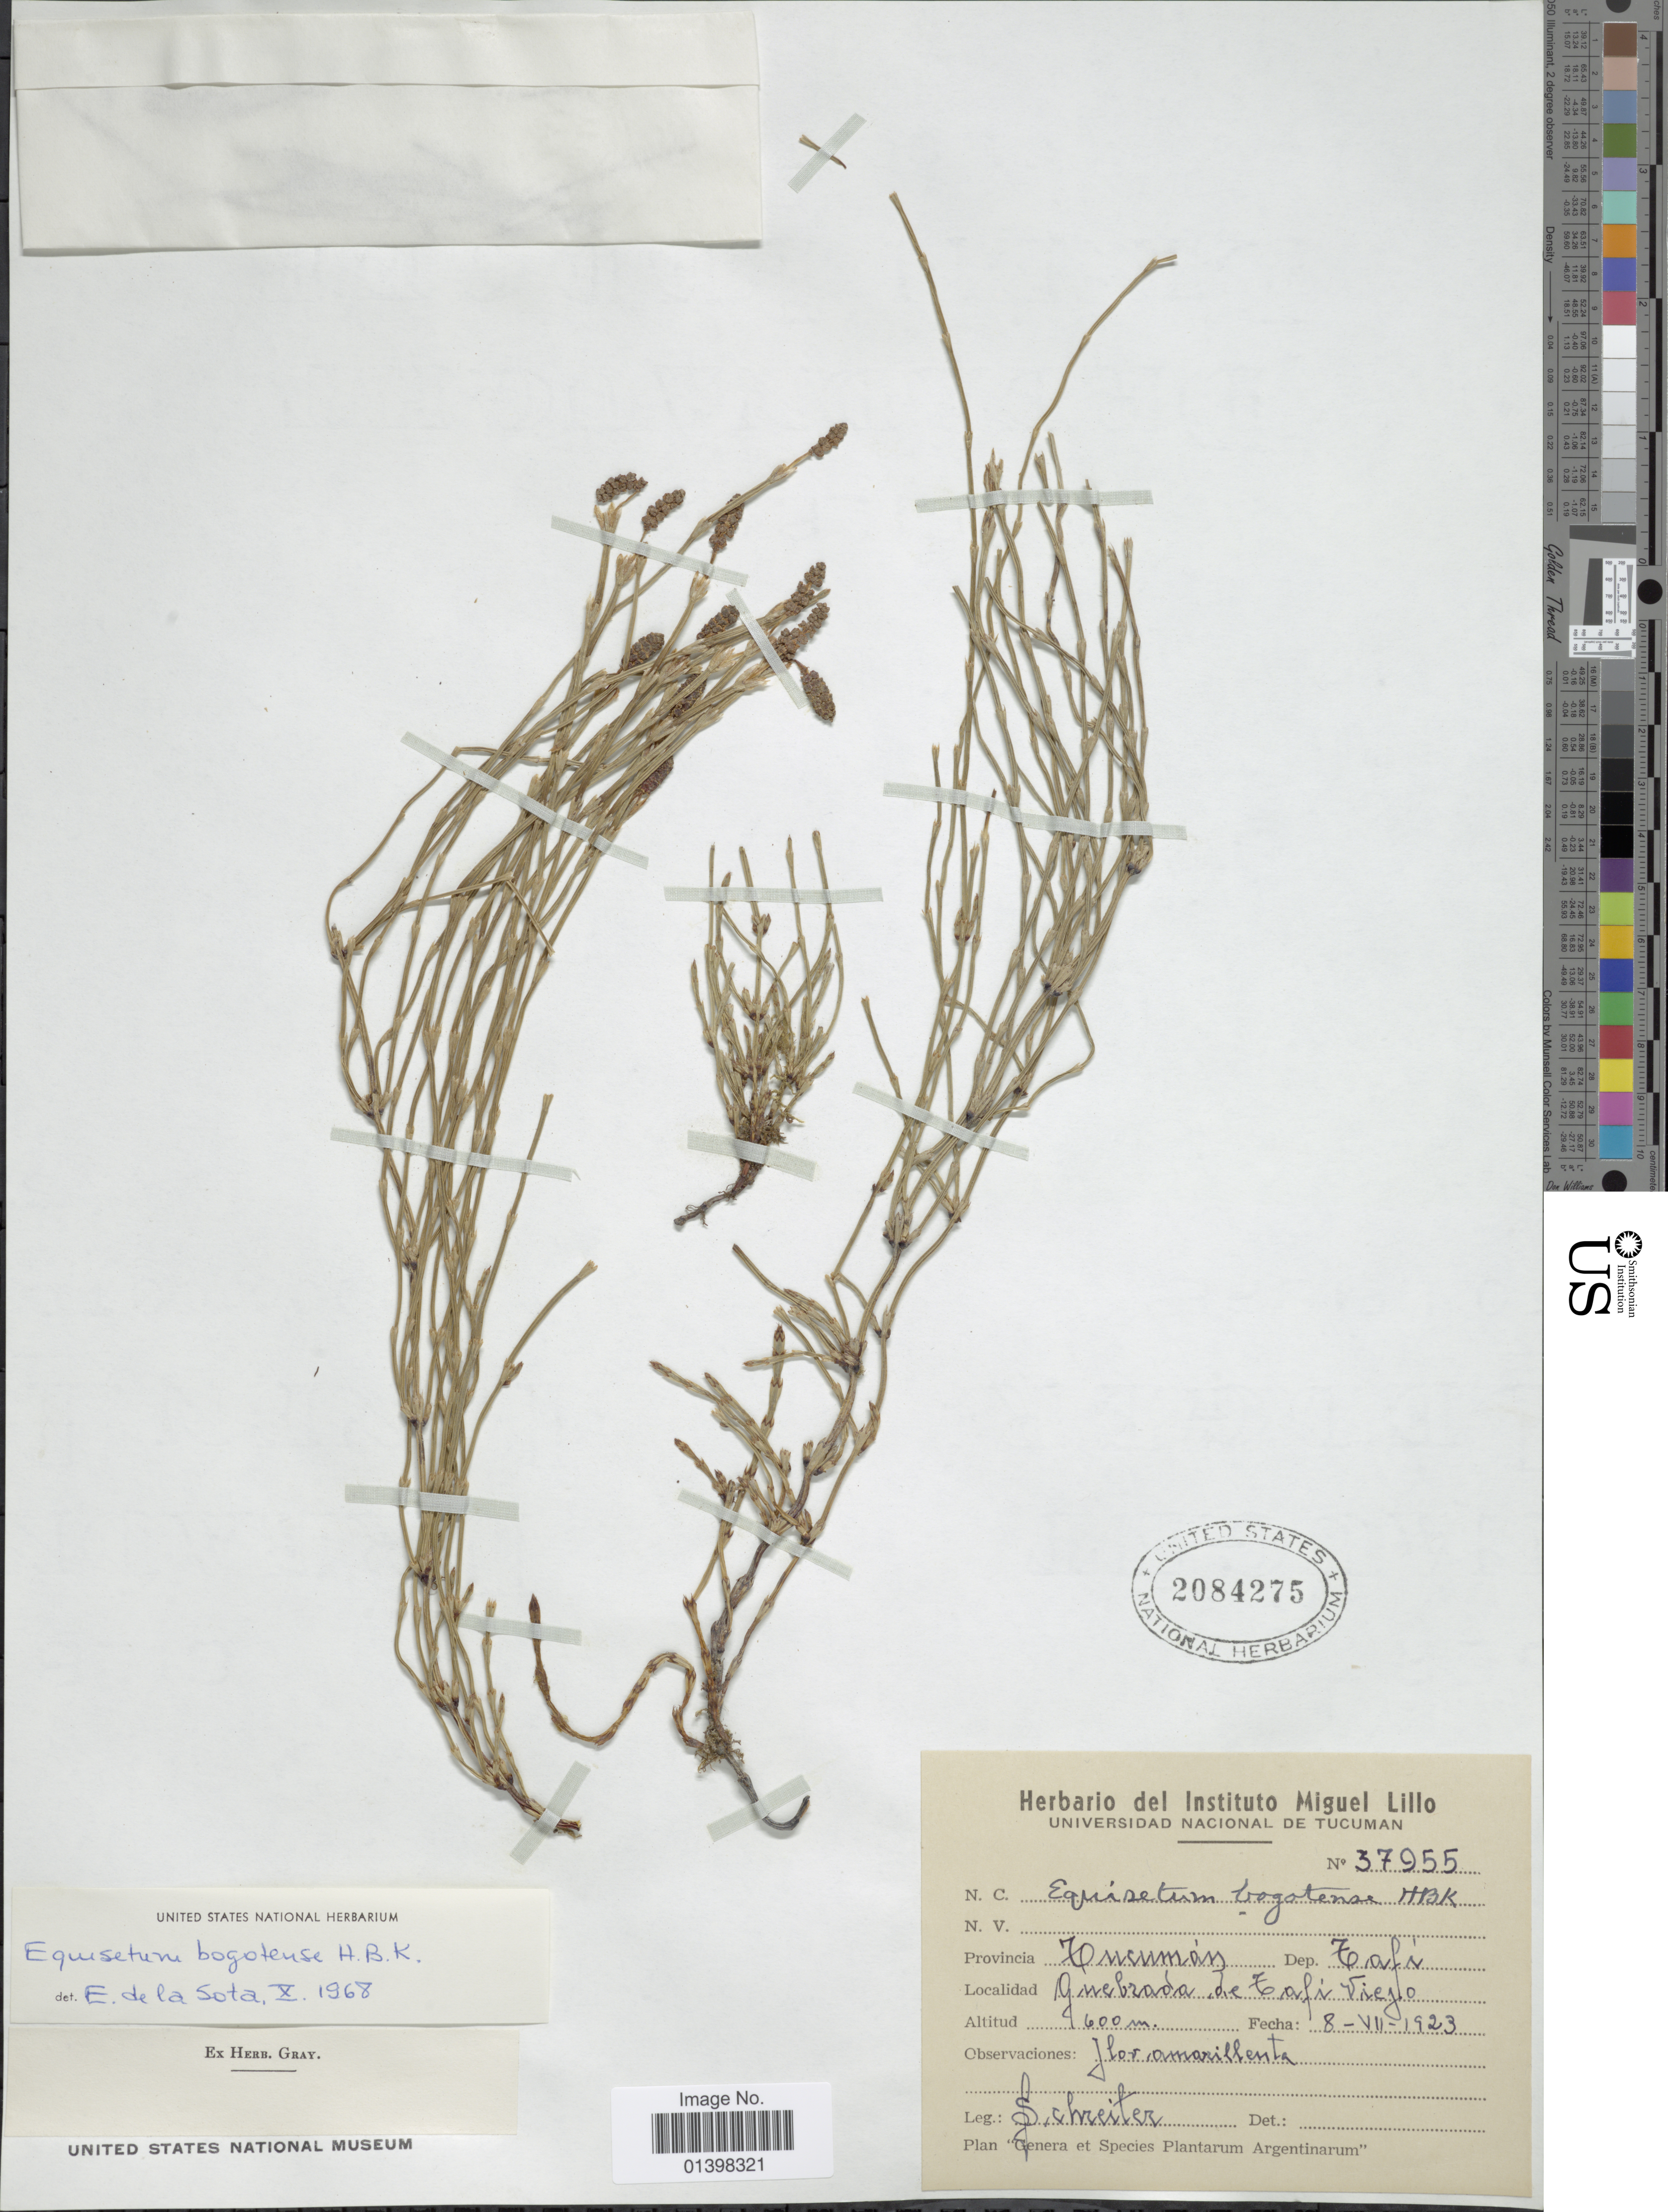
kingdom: Plantae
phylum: Tracheophyta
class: Polypodiopsida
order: Equisetales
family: Equisetaceae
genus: Equisetum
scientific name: Equisetum bogotense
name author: Kunth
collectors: -. Schreiter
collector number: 37955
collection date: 1923-07-08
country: Argentina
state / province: Tucuman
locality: Dep Cafi, Quebrada de Cafi Viejo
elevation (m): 1600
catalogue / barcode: US 2084275